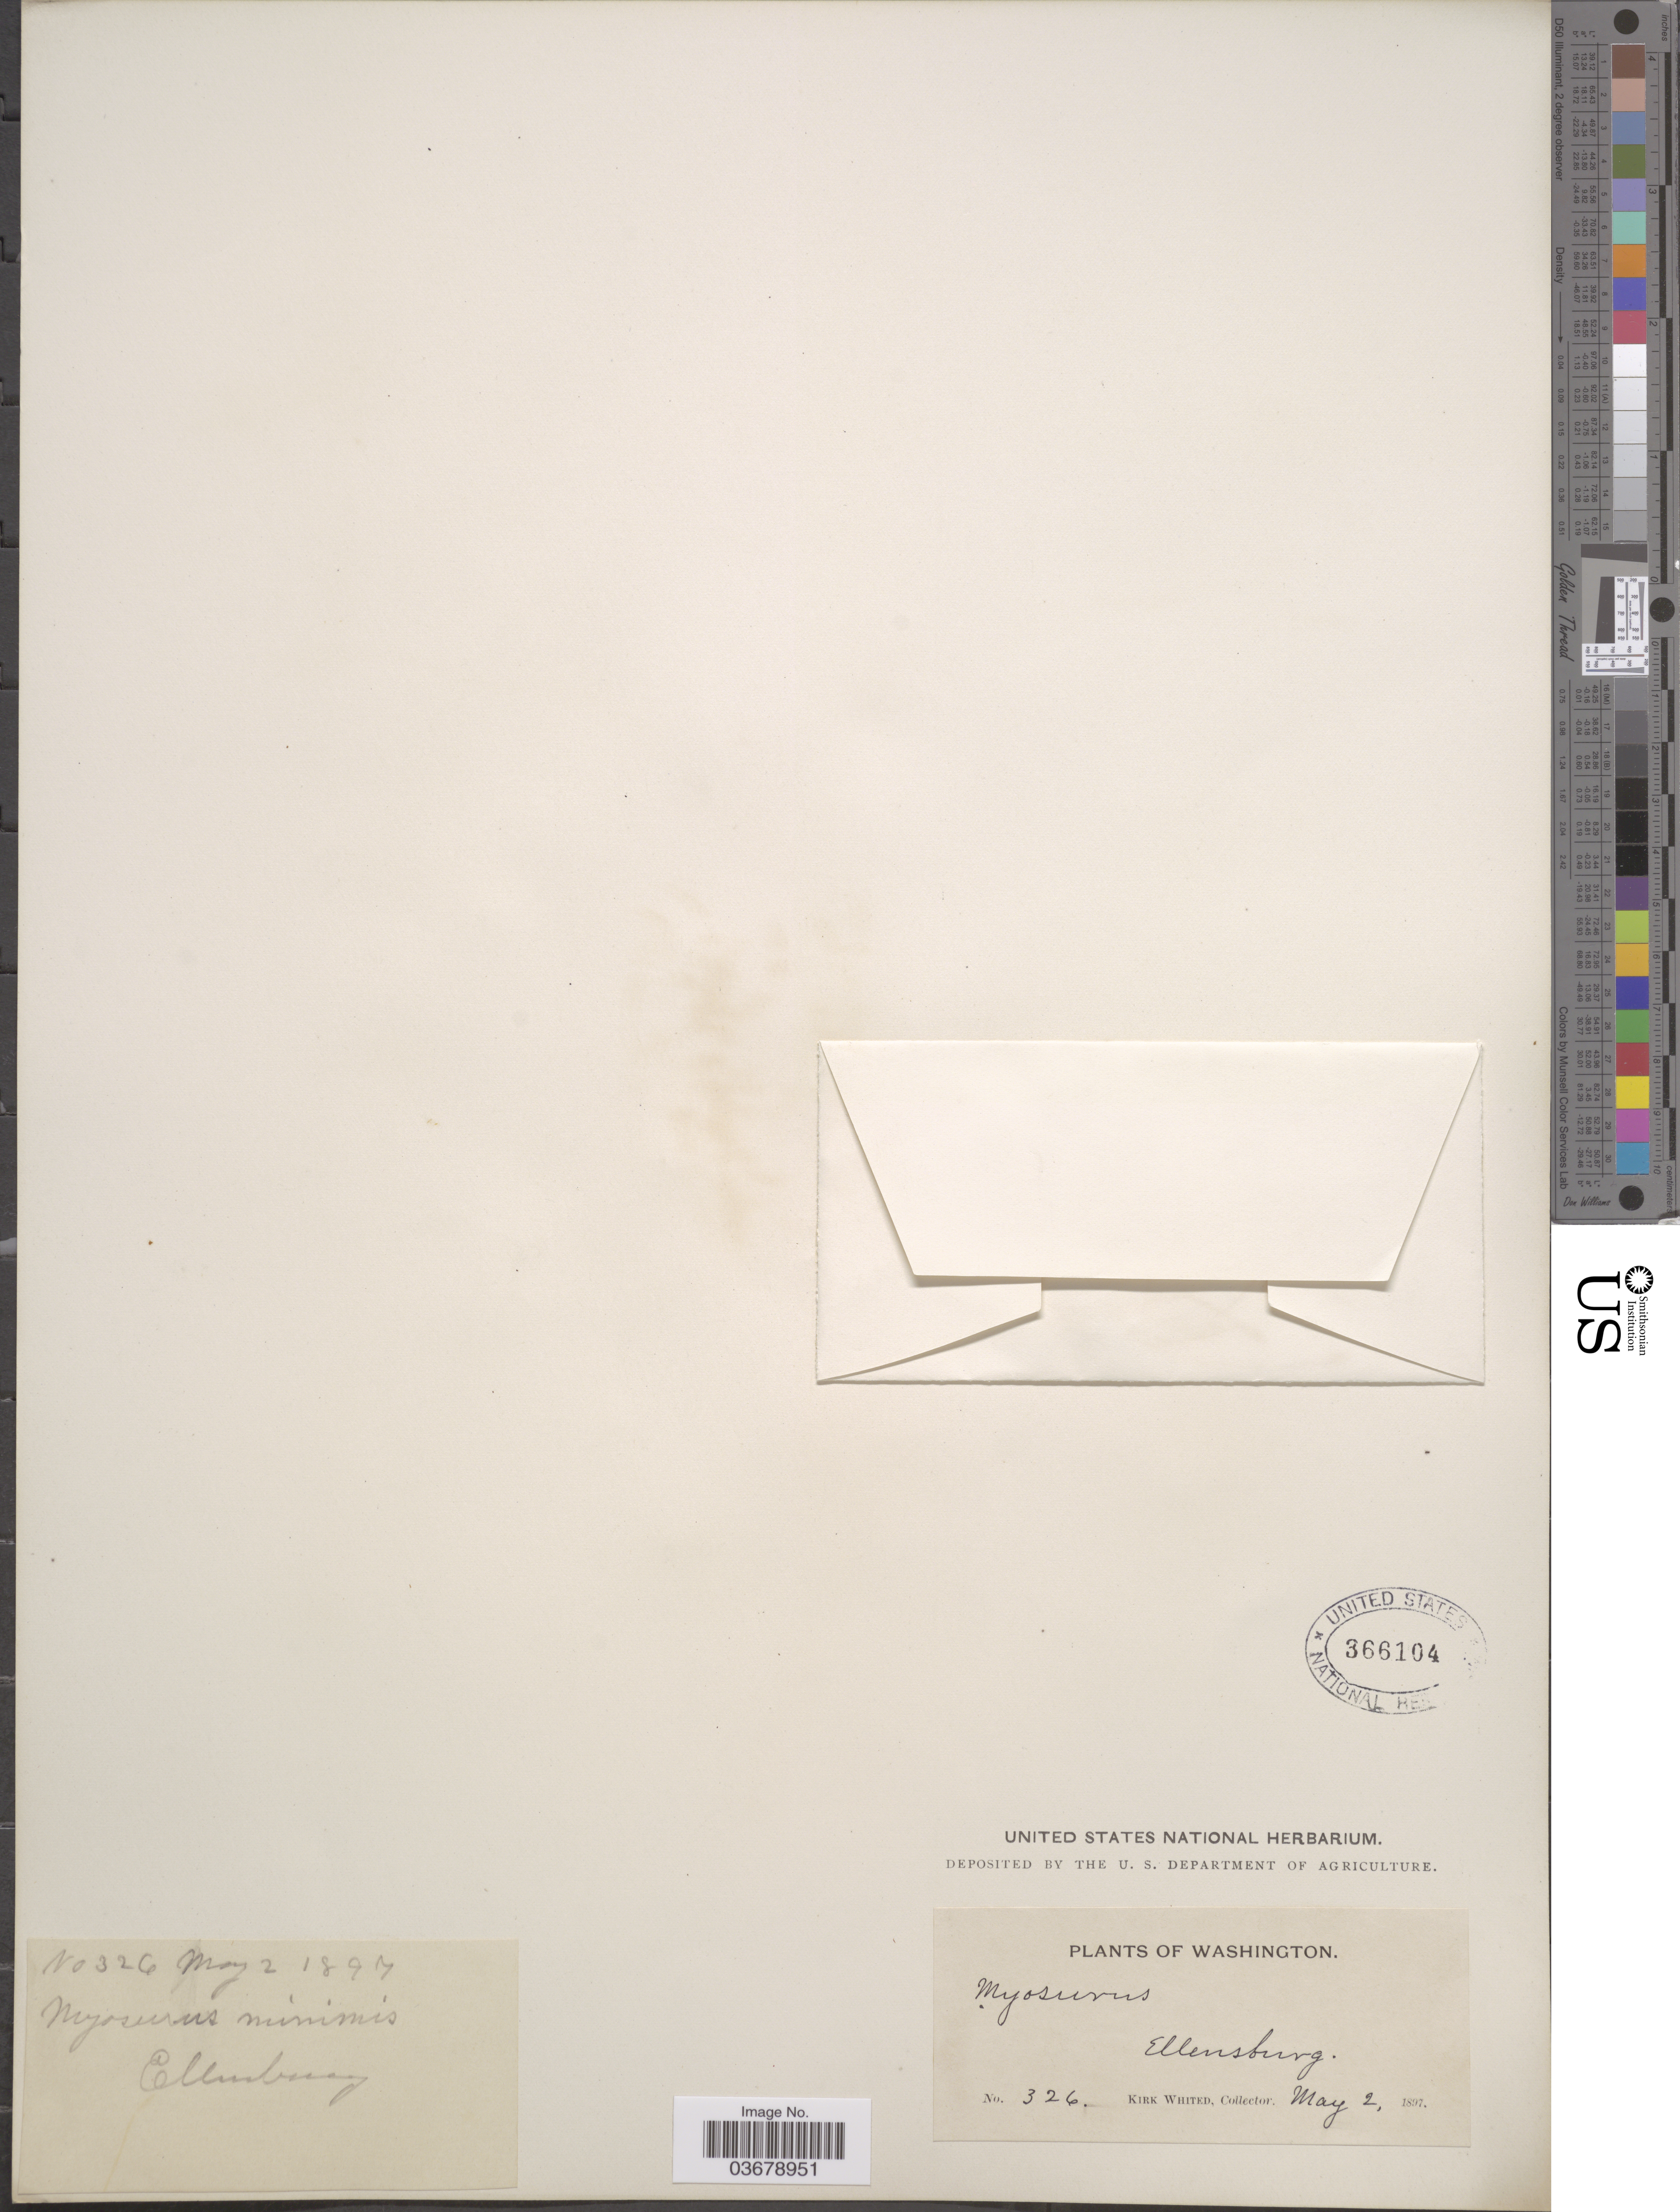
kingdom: Plantae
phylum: Tracheophyta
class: Magnoliopsida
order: Ranunculales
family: Ranunculaceae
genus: Myosurus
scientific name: Myosurus lepturus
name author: (A. Gray) Howell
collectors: K. Whited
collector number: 326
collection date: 1897-05-02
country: United States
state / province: Washington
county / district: Kittitas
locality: Ellensburg.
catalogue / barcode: US 366104